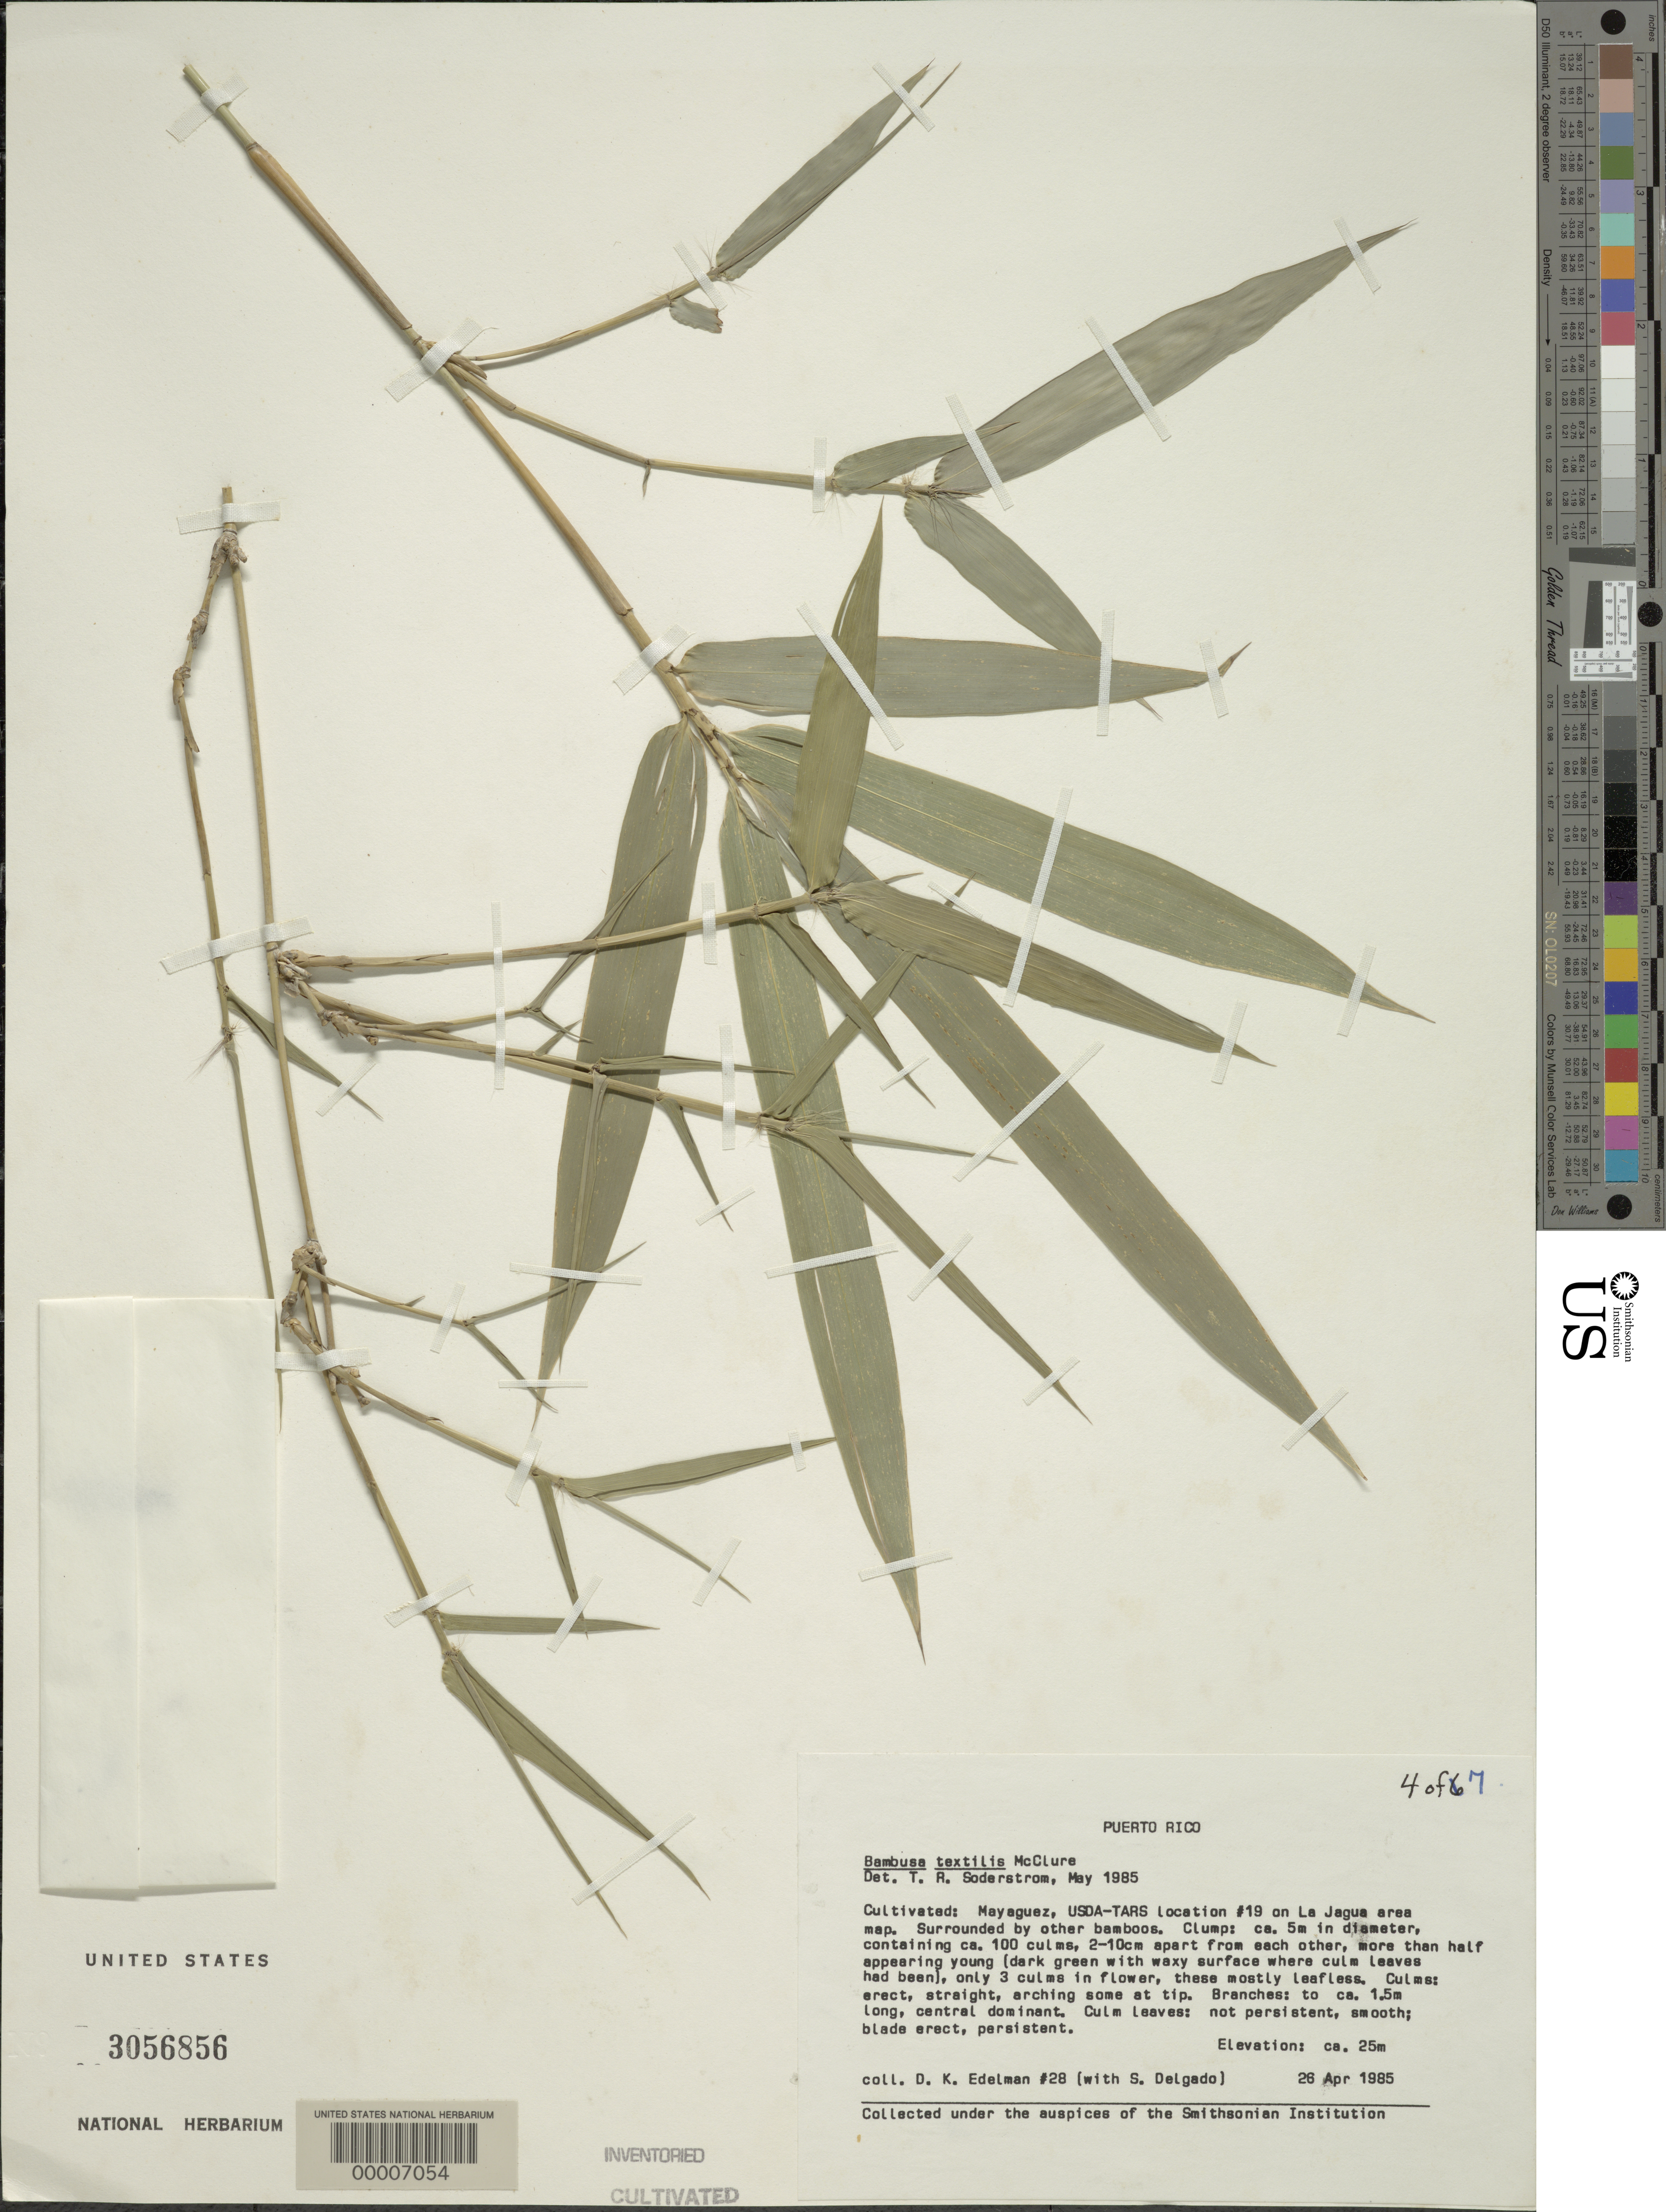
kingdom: Plantae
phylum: Tracheophyta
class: Liliopsida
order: Poales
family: Poaceae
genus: Bambusa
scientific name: Bambusa textilis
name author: McClure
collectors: D. Edelman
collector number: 28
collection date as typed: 26 Apr 1985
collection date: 1985-04-26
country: Puerto Rico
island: Greater Antilles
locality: Mayaguez, usda-tars, location #19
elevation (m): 25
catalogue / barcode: US 3056856